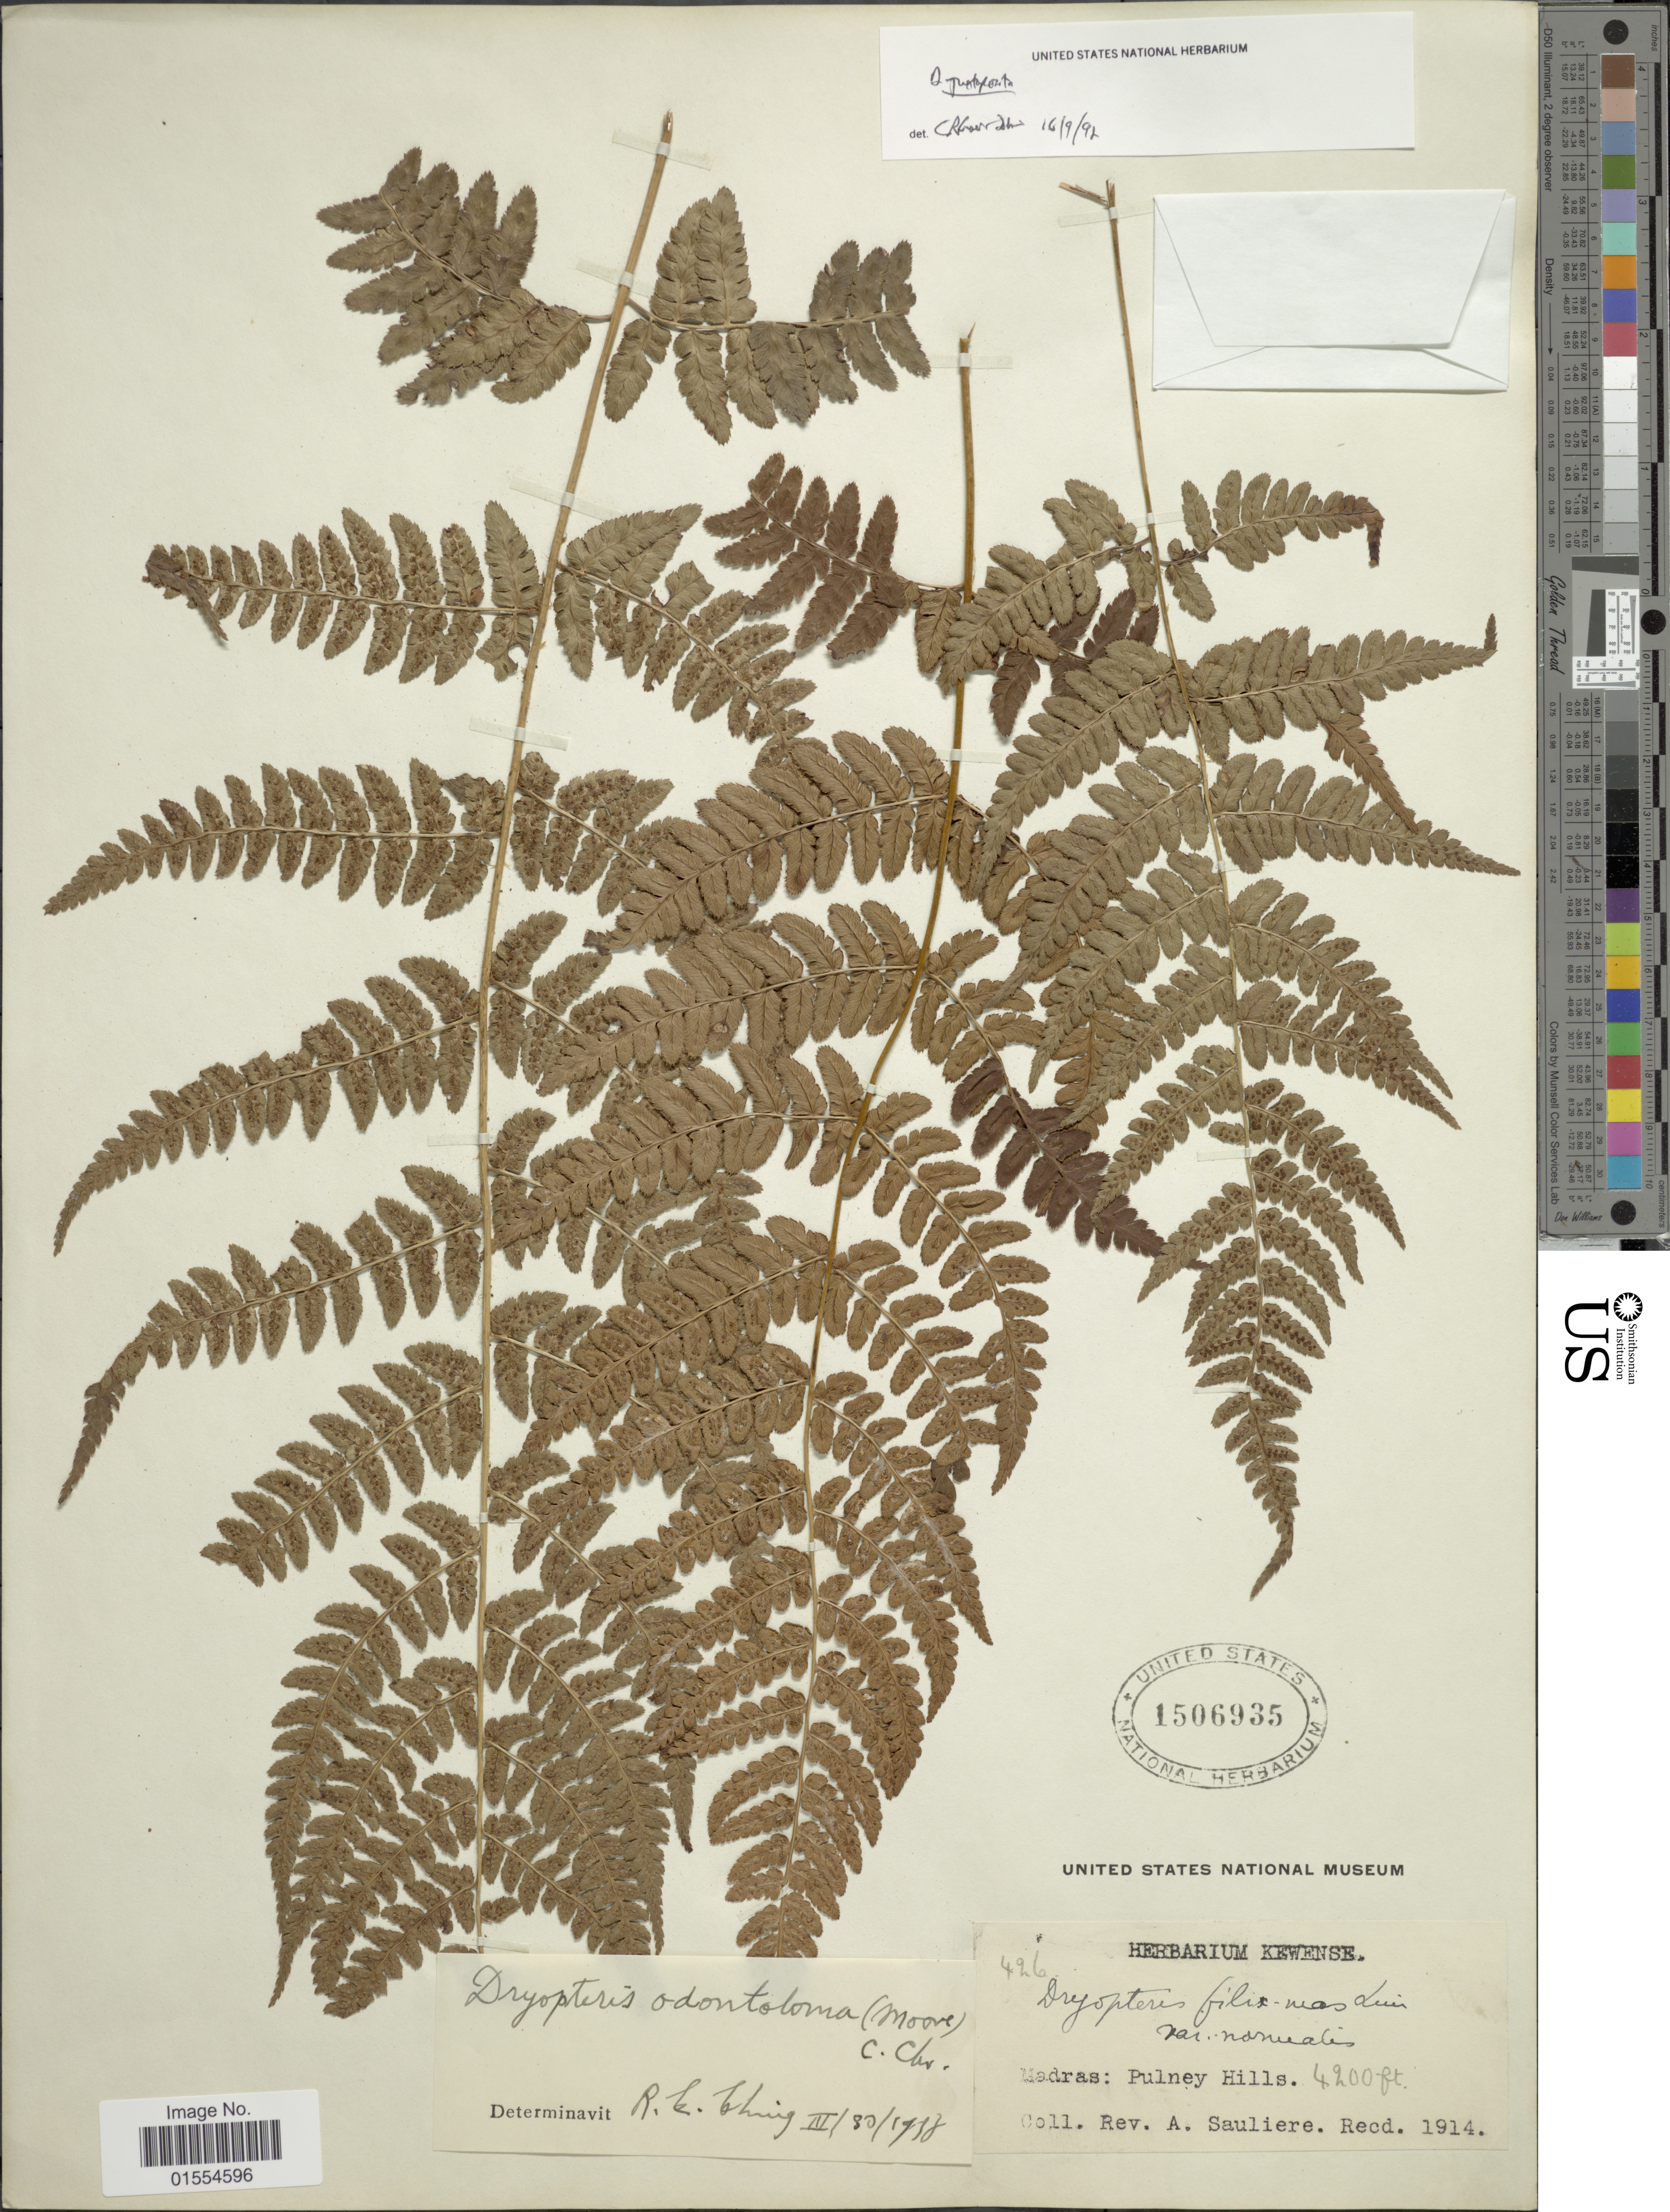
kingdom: Plantae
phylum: Tracheophyta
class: Polypodiopsida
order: Polypodiales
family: Dryopteridaceae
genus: Dryopteris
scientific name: Dryopteris odontoloma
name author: (Bedd.) C. Chr.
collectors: A. Sauliere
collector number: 426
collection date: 1914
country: India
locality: Pulney Hills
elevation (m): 1280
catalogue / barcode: US 1506935